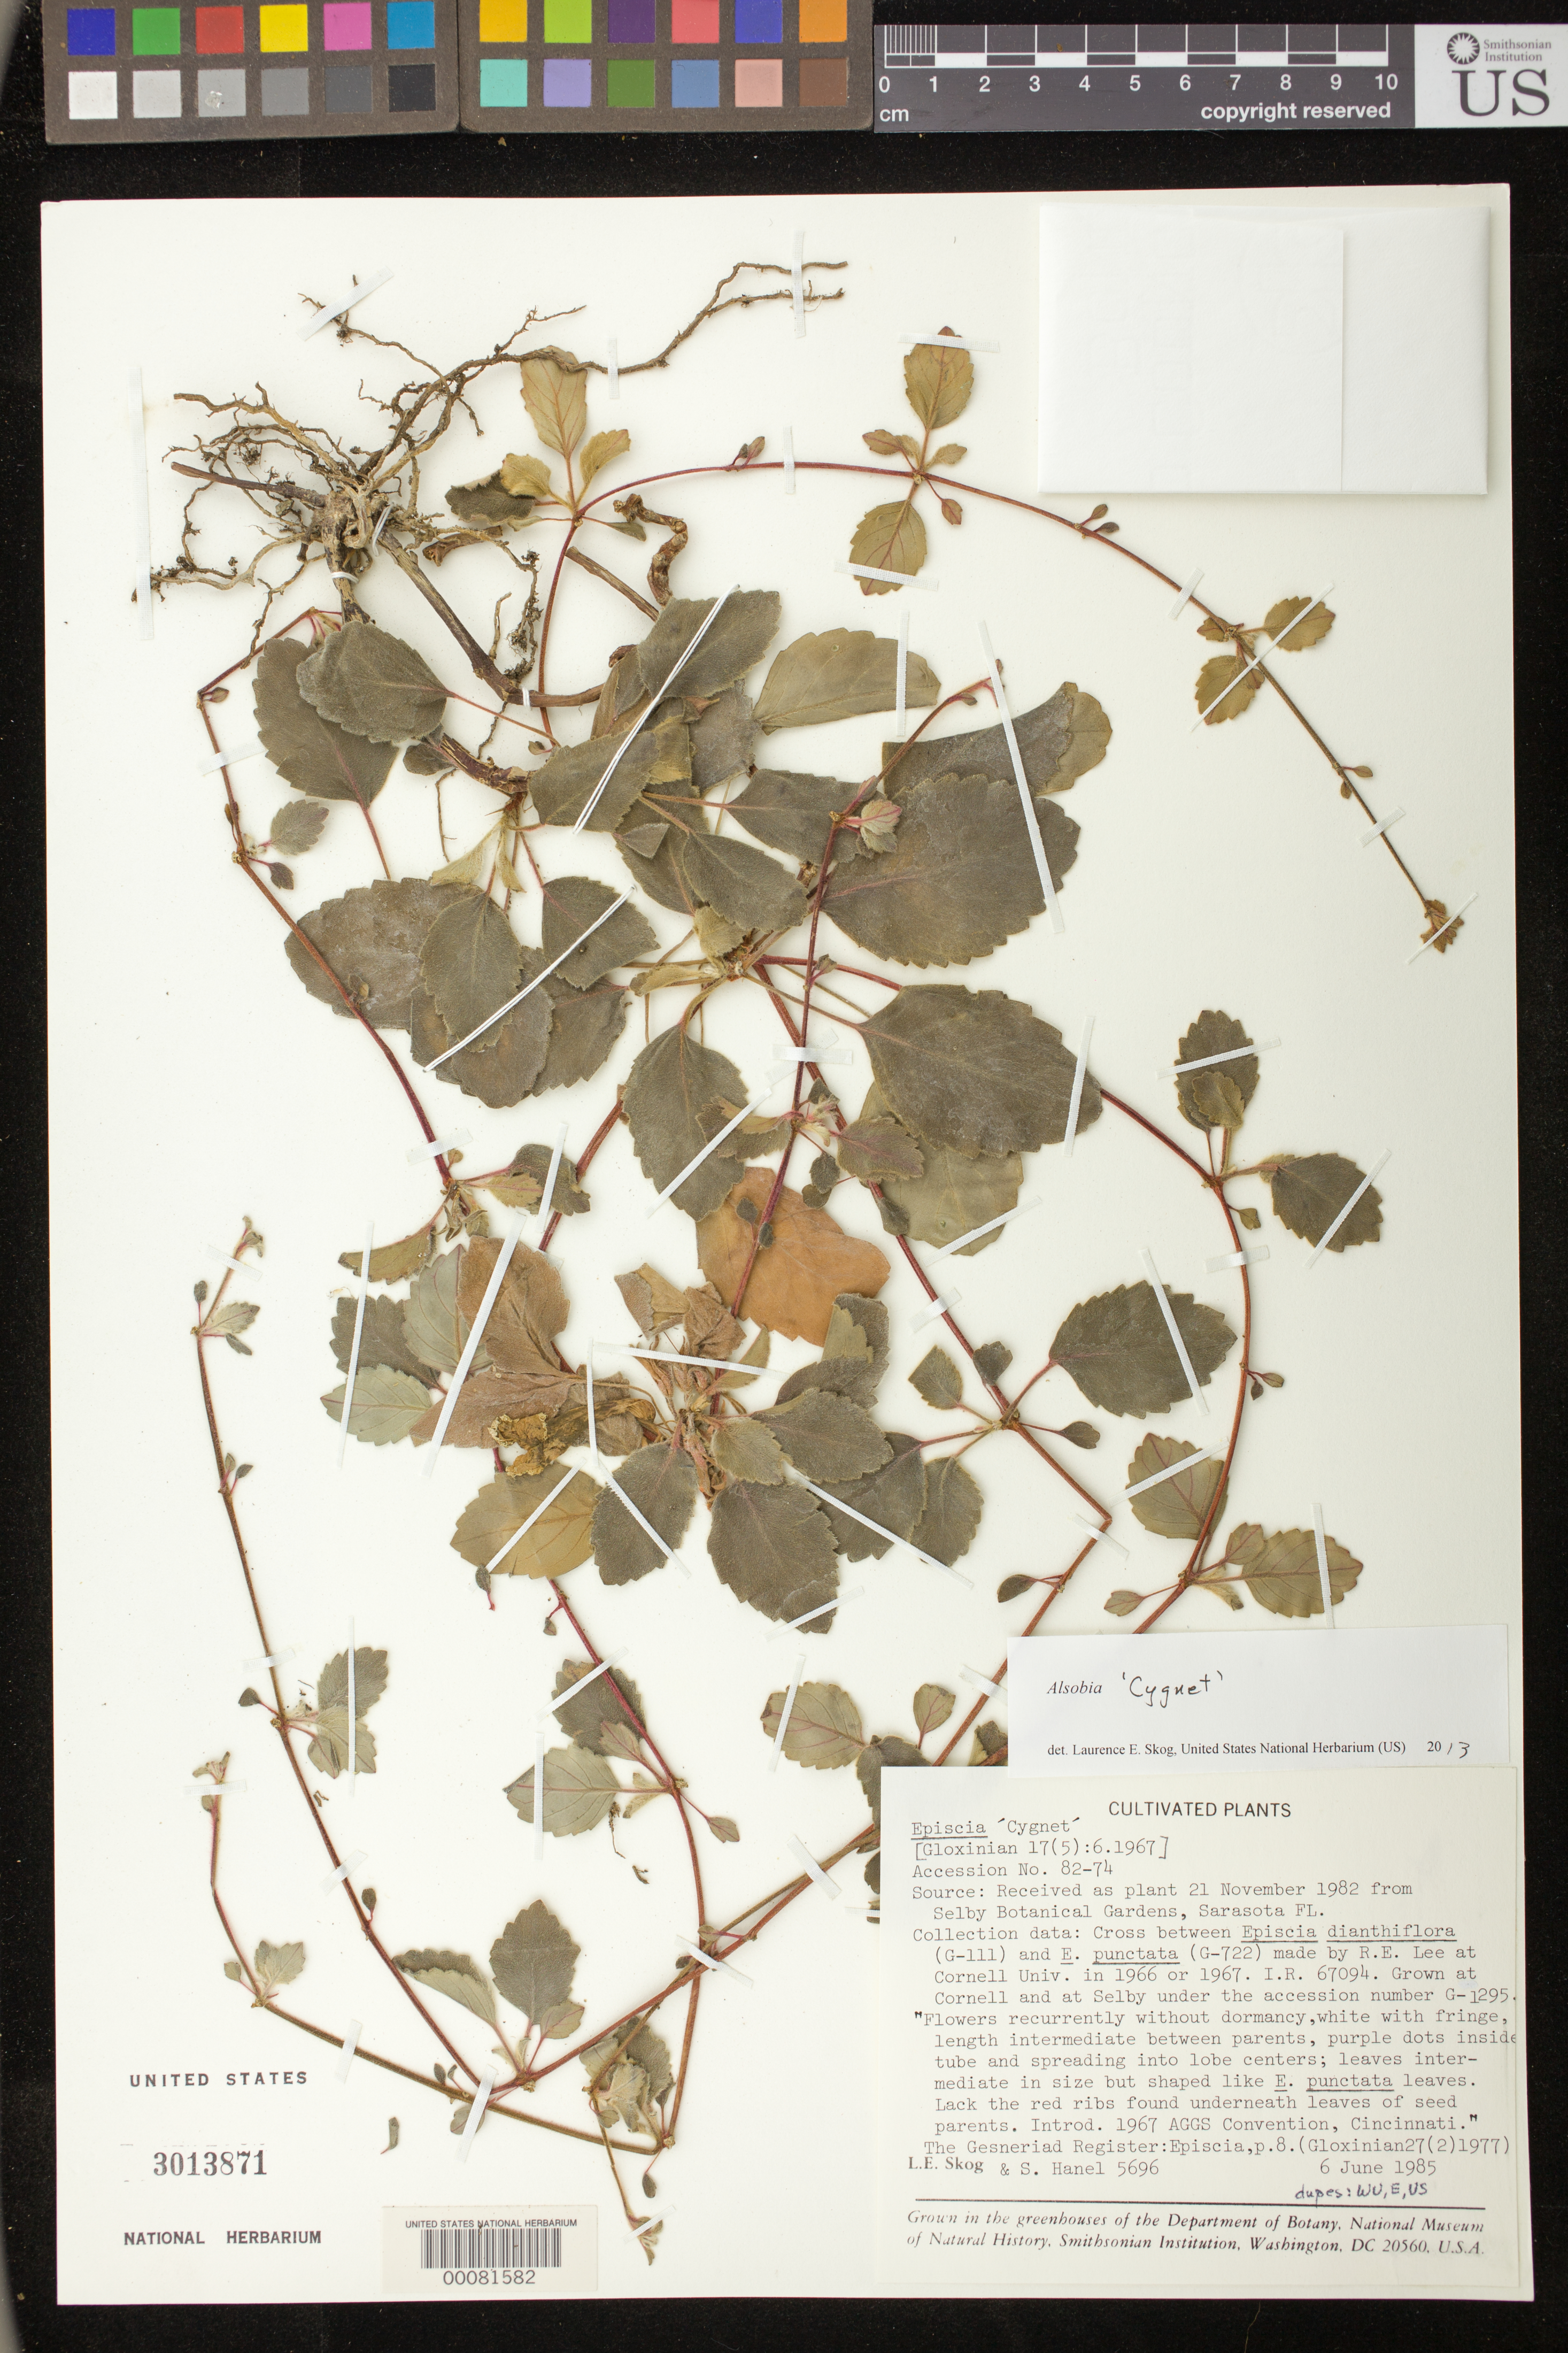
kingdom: Plantae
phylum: Tracheophyta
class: Magnoliopsida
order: Lamiales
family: Gesneriaceae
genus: Alsobia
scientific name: Alsobia 'Cygnet'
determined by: Skog, Laurence E.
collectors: L. E. Skog & S. Hanel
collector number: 5696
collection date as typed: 06 Jun 1985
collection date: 1985-06-06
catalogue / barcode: US 3013871